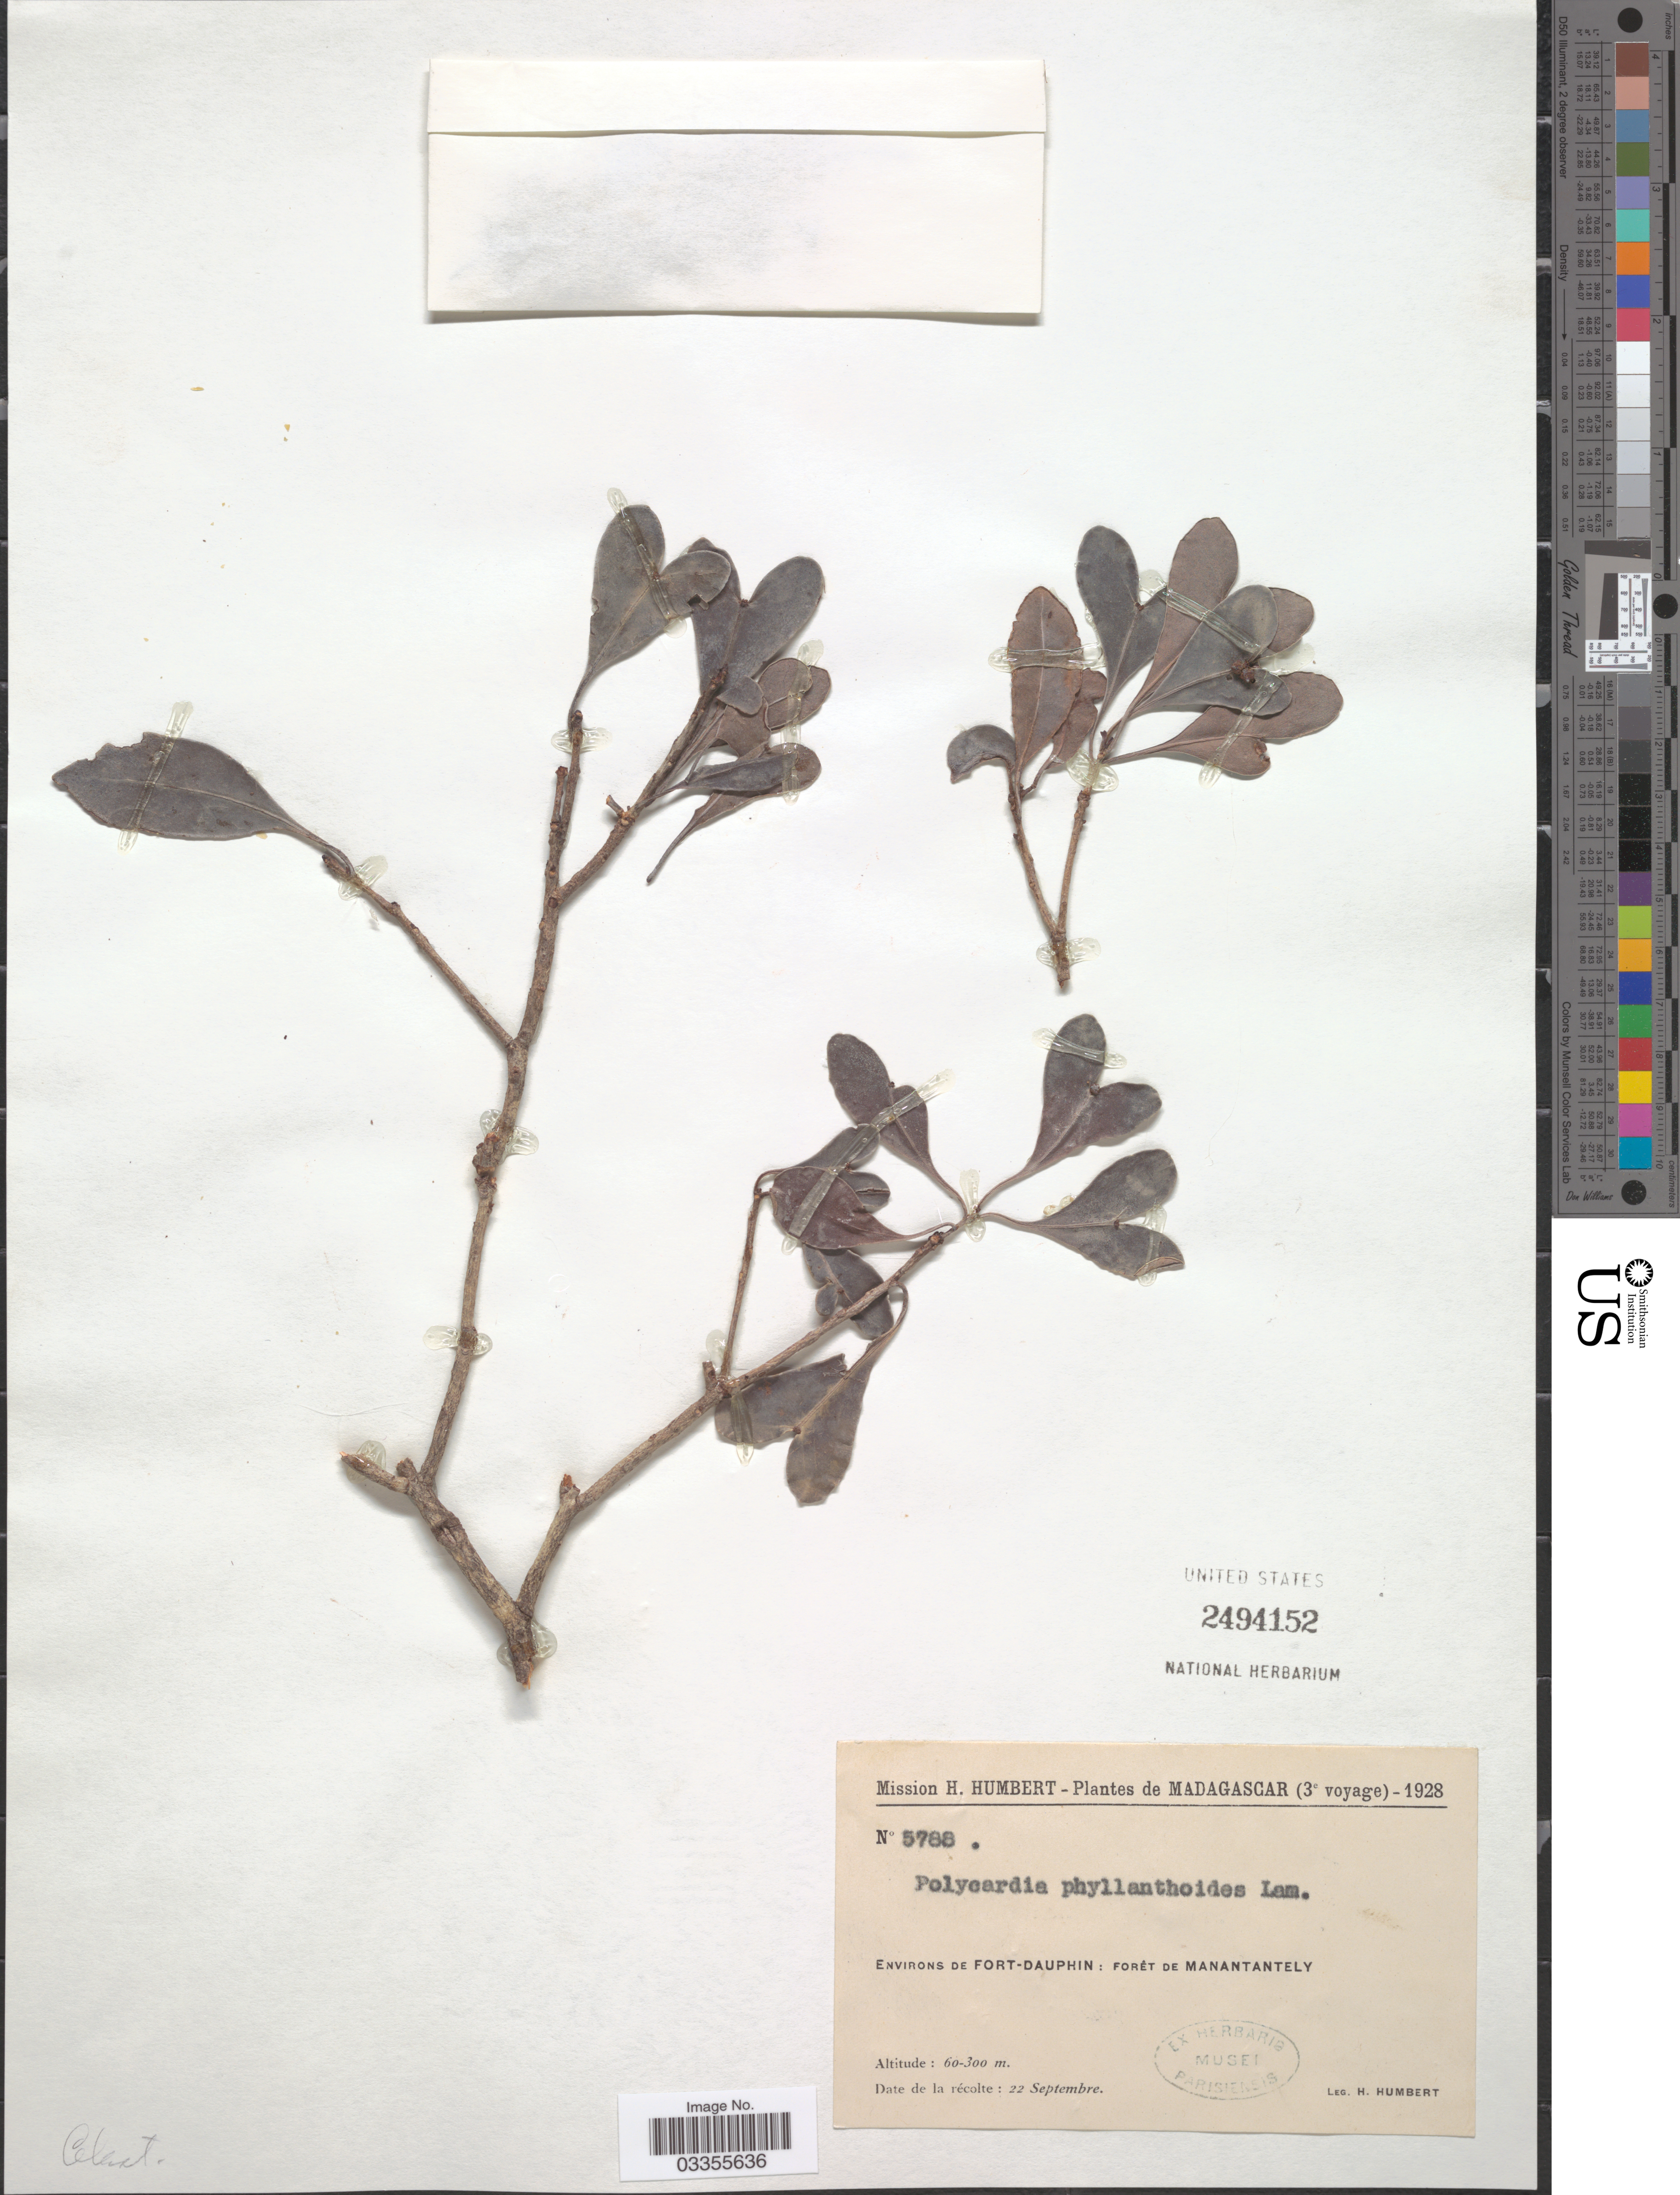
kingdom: Plantae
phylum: Tracheophyta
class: Magnoliopsida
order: Celastrales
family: Celastraceae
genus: Polycardia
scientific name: Polycardia phyllanthoides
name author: (Lam.) DC.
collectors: H. Humbert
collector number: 5788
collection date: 1928-09-22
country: Madagascar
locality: Environs de Fort-Dauphin: Forêt de Manantantely.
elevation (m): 60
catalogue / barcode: US 2494152